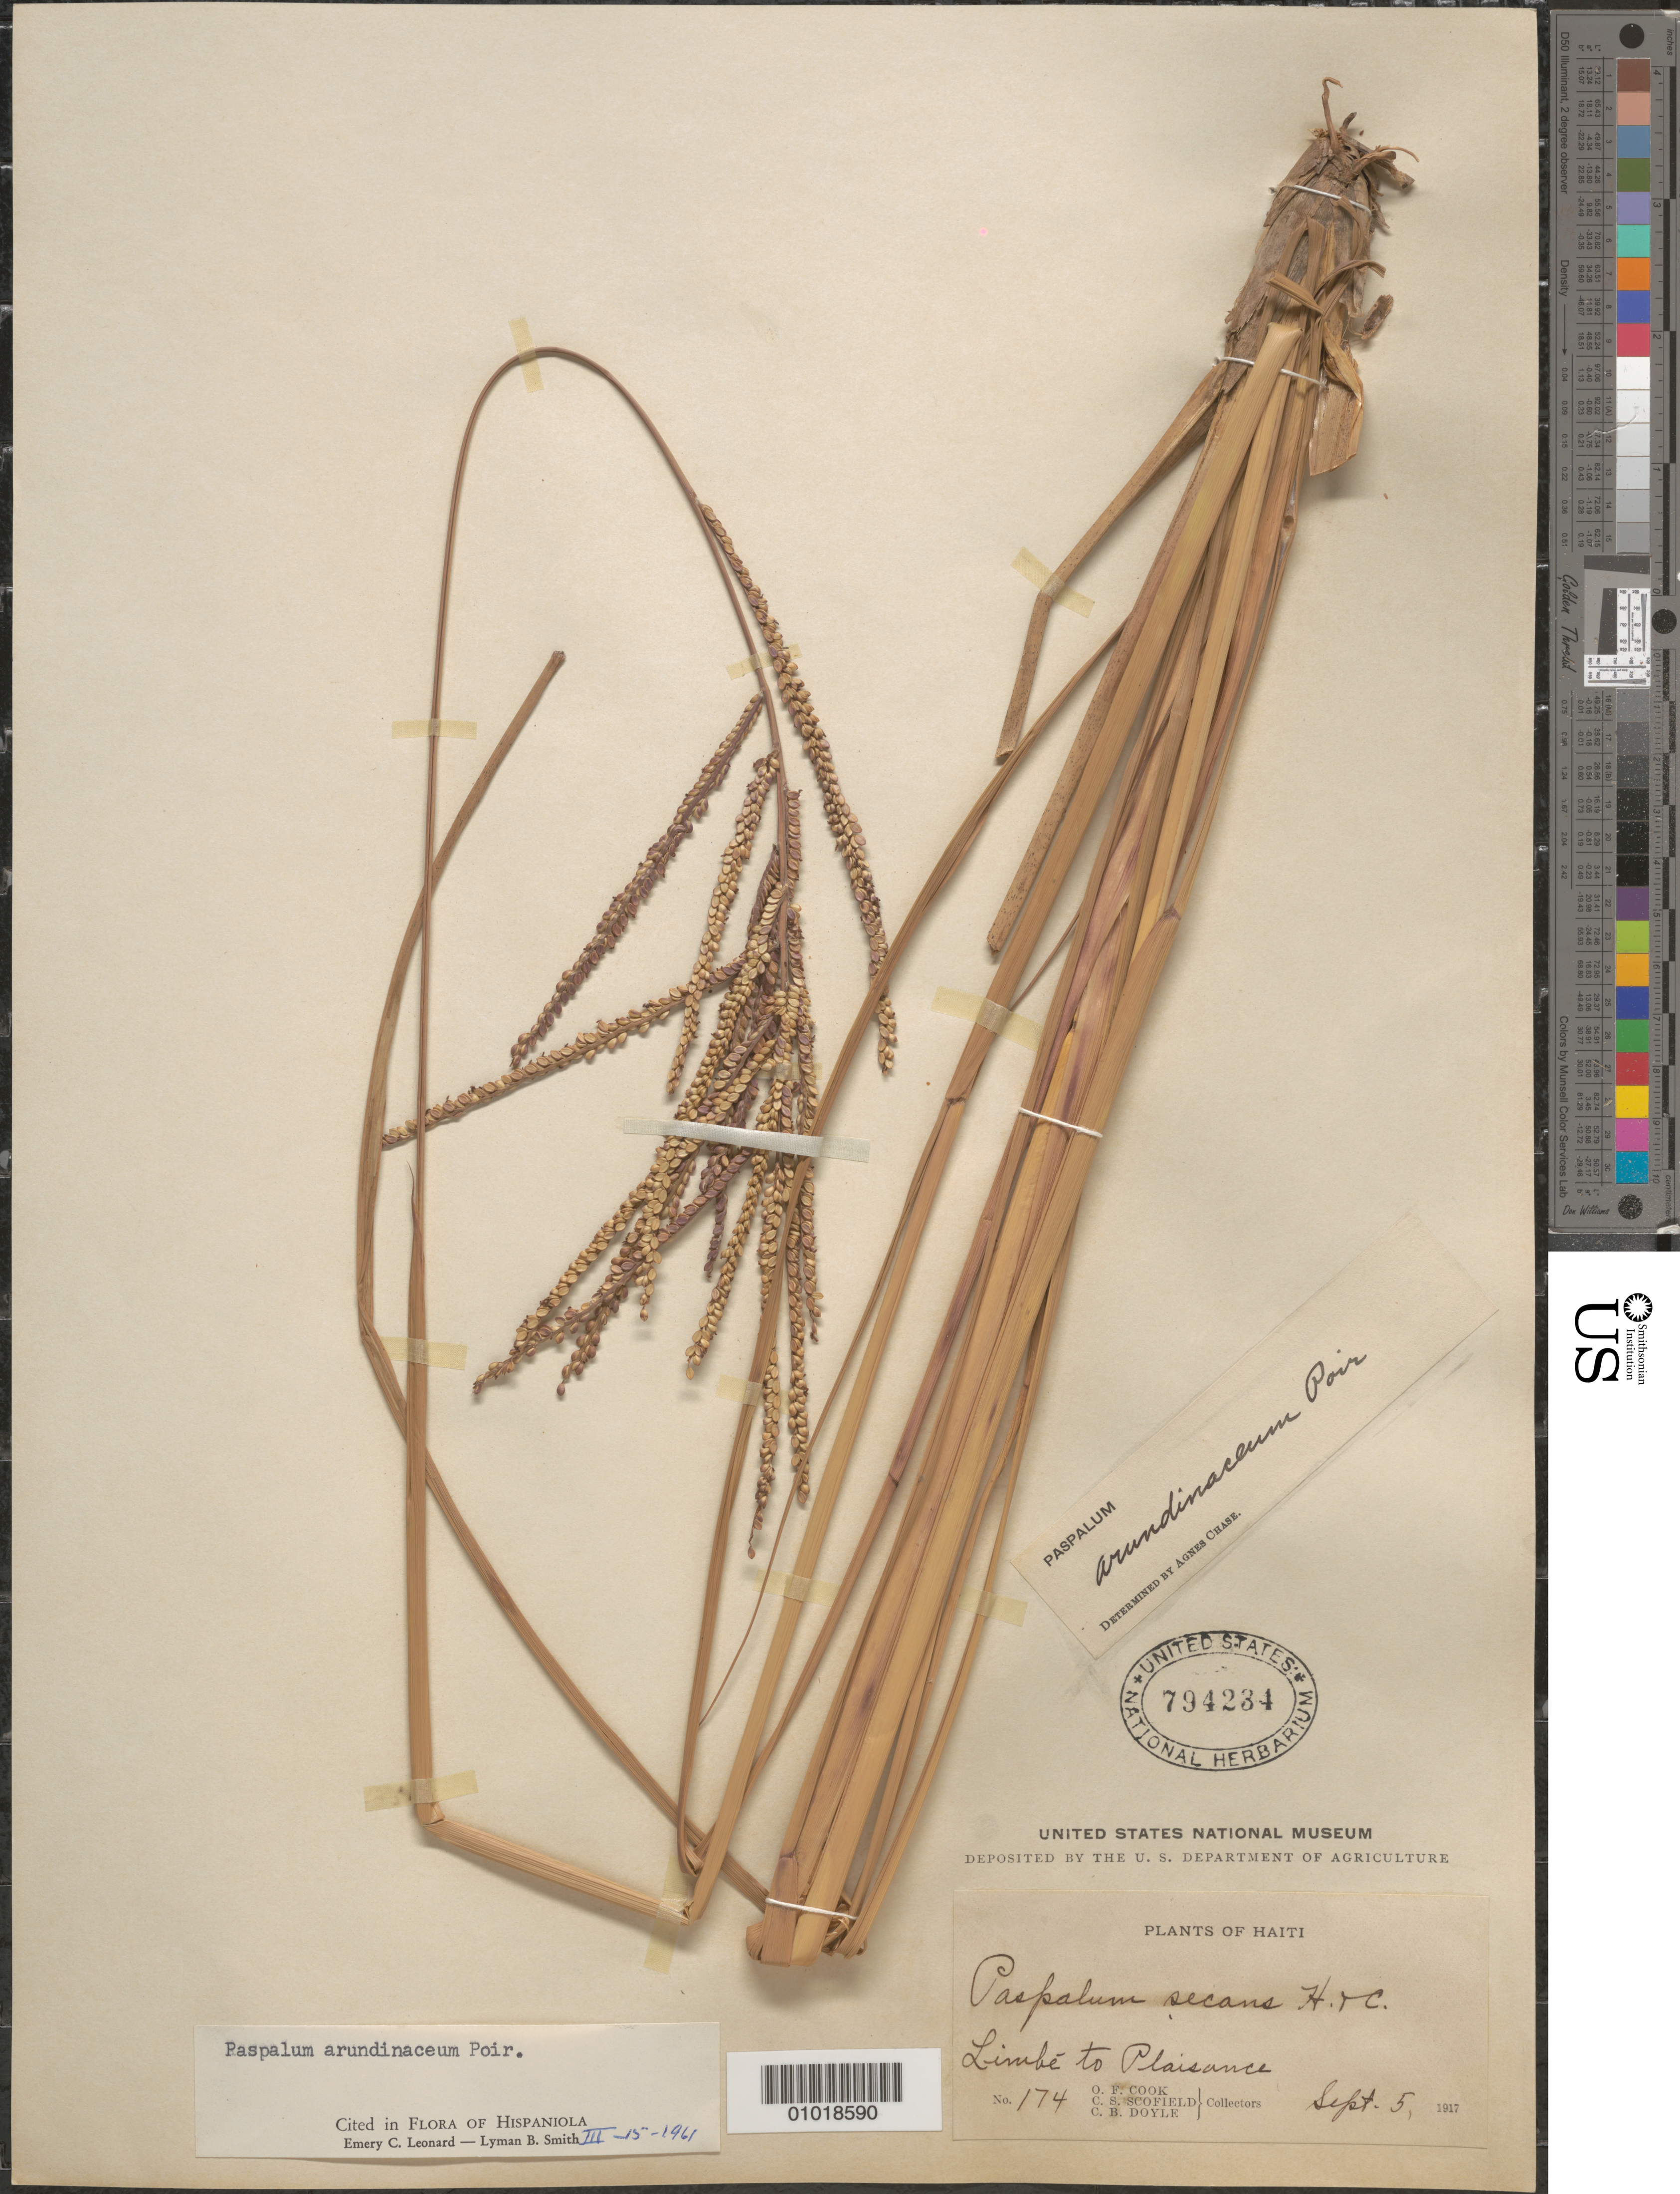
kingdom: Plantae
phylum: Tracheophyta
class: Liliopsida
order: Poales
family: Poaceae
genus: Paspalum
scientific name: Paspalum arundinaceum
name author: Poir.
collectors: O. F. Cook, C. Scofield & C. Doyle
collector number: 174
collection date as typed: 05 Sep 1917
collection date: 1917-09-05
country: Haiti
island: Hispaniola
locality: Limbe to Plaisance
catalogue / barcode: US 794234